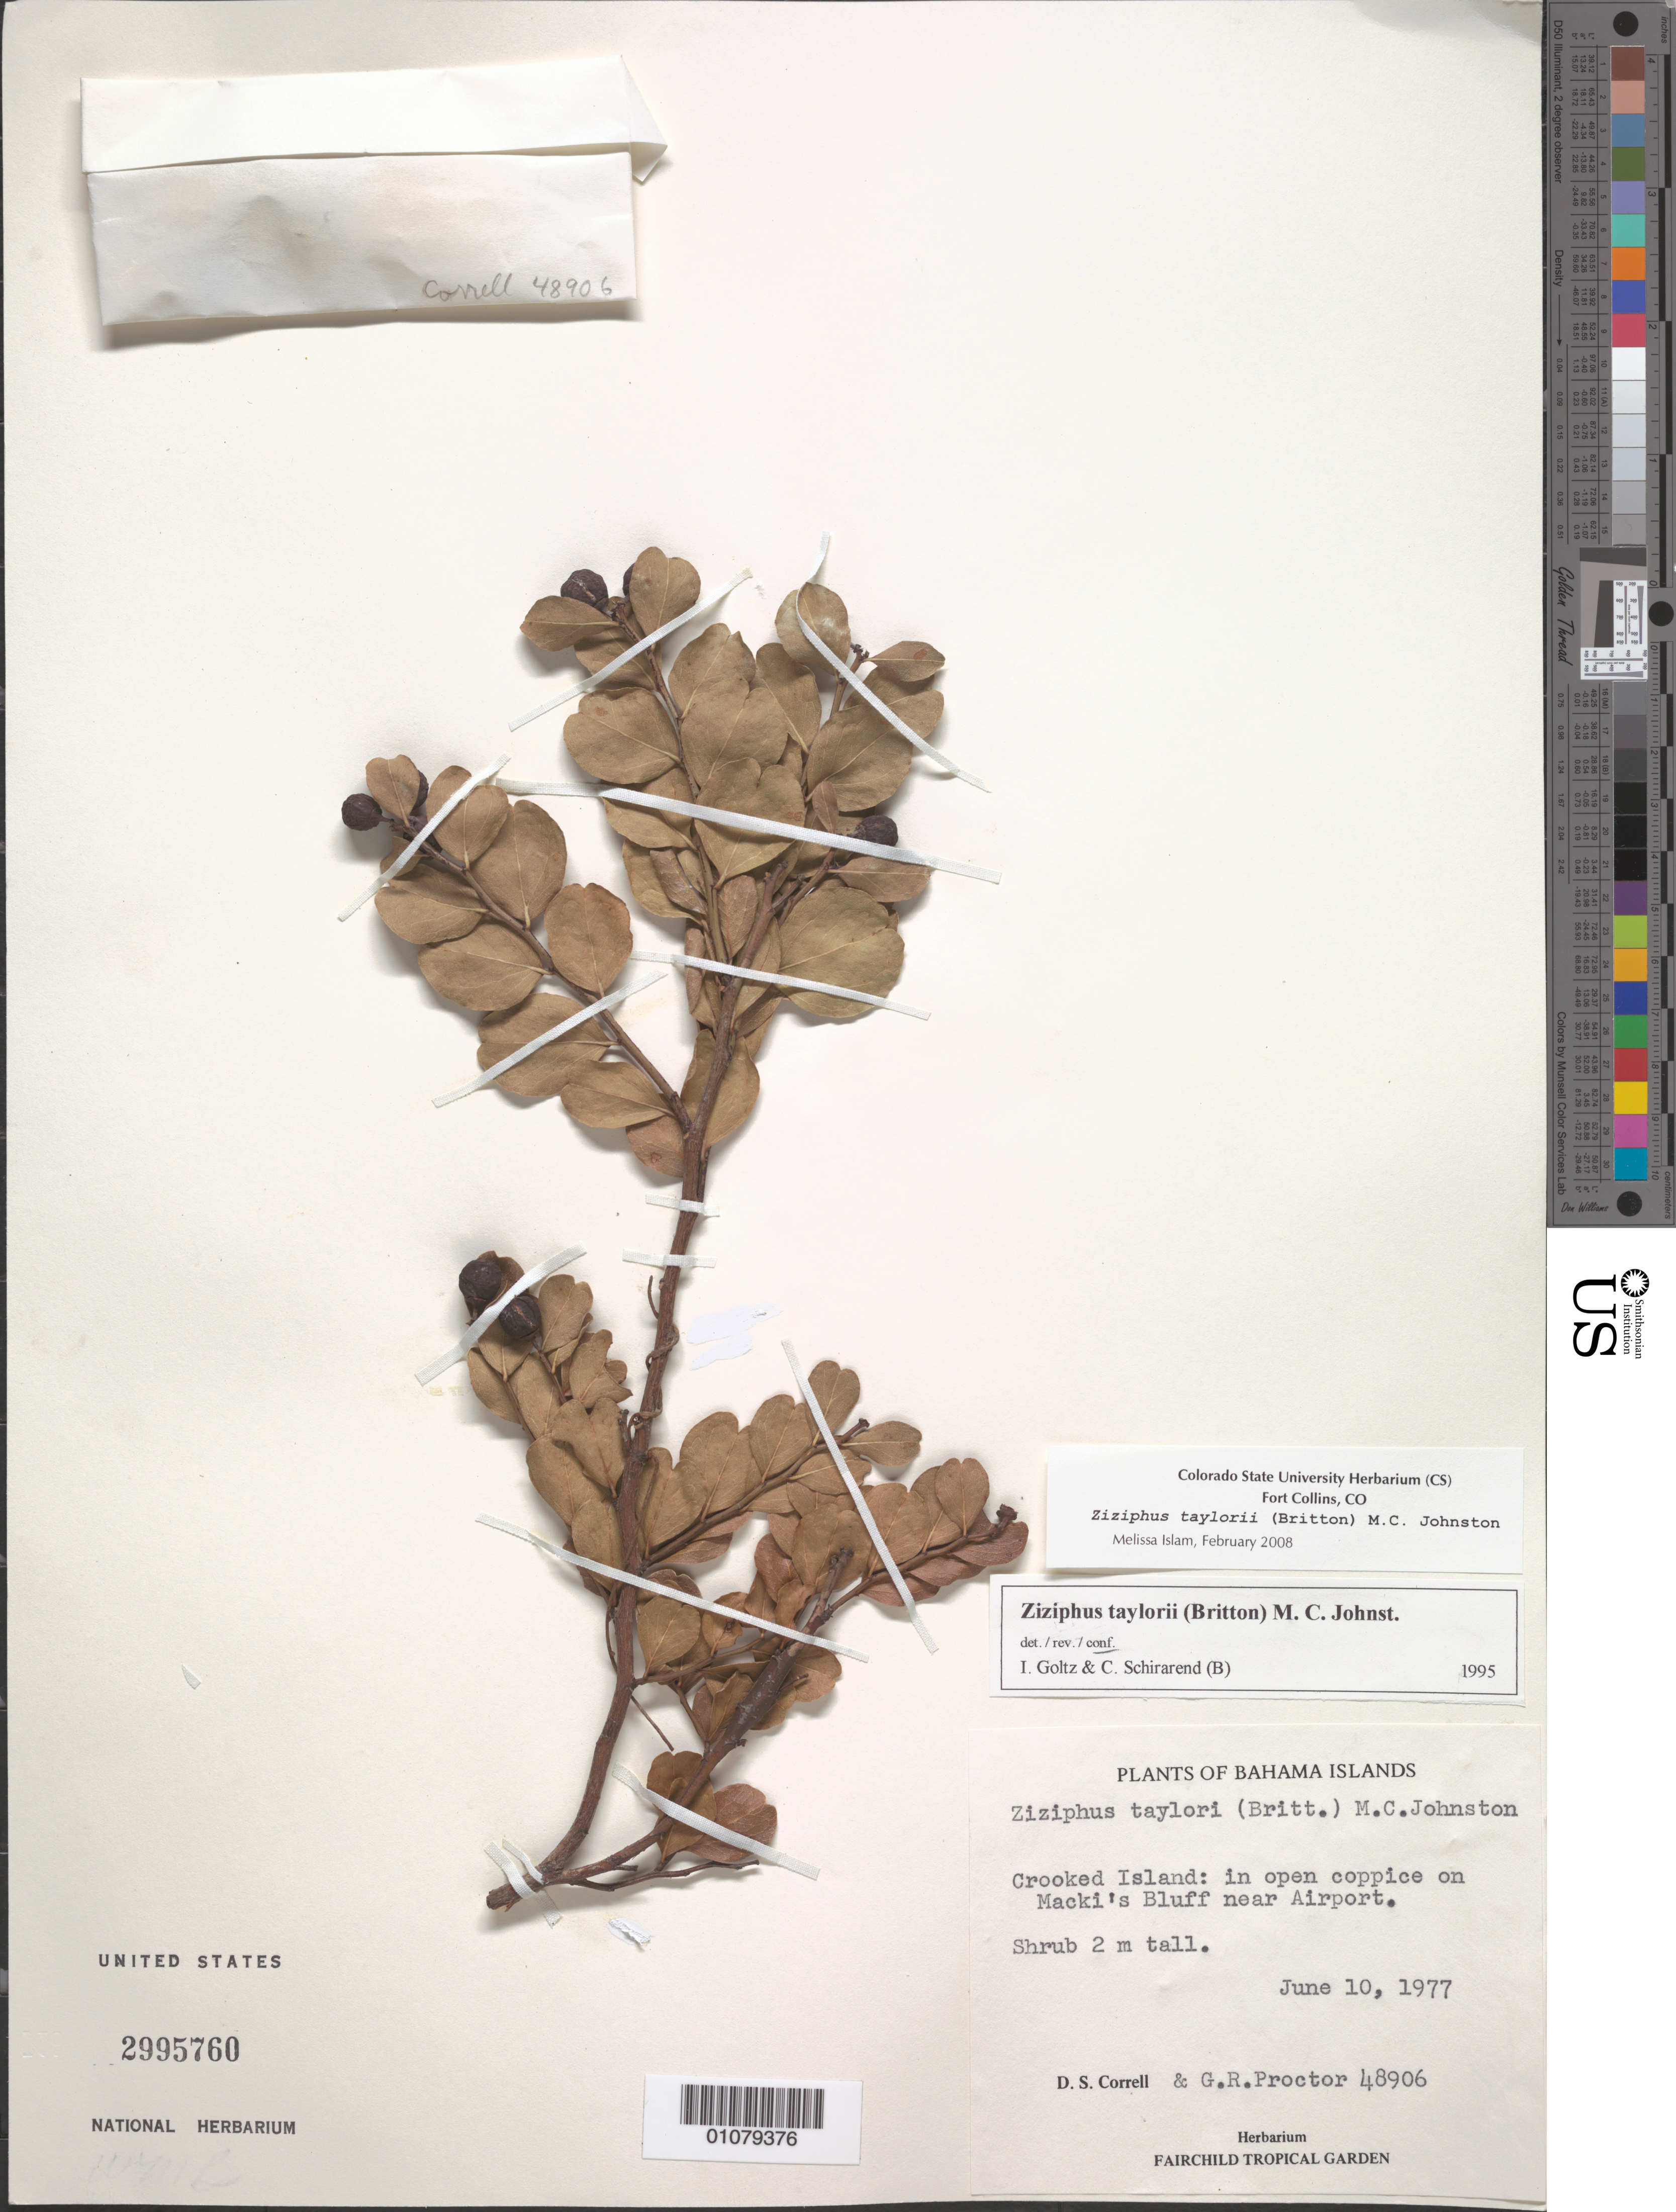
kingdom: Plantae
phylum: Tracheophyta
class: Magnoliopsida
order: Rosales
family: Rhamnaceae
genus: Sarcomphalus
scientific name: Sarcomphalus taylorii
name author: Britton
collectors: D. S. Correll & G. R. Proctor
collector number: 48906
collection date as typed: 10 Jun 1977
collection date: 1977-06-10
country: Bahamas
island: Crooked I.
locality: Crooked Island: in open coppice on Macki's Bluff near Airport.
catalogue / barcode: US 2995760